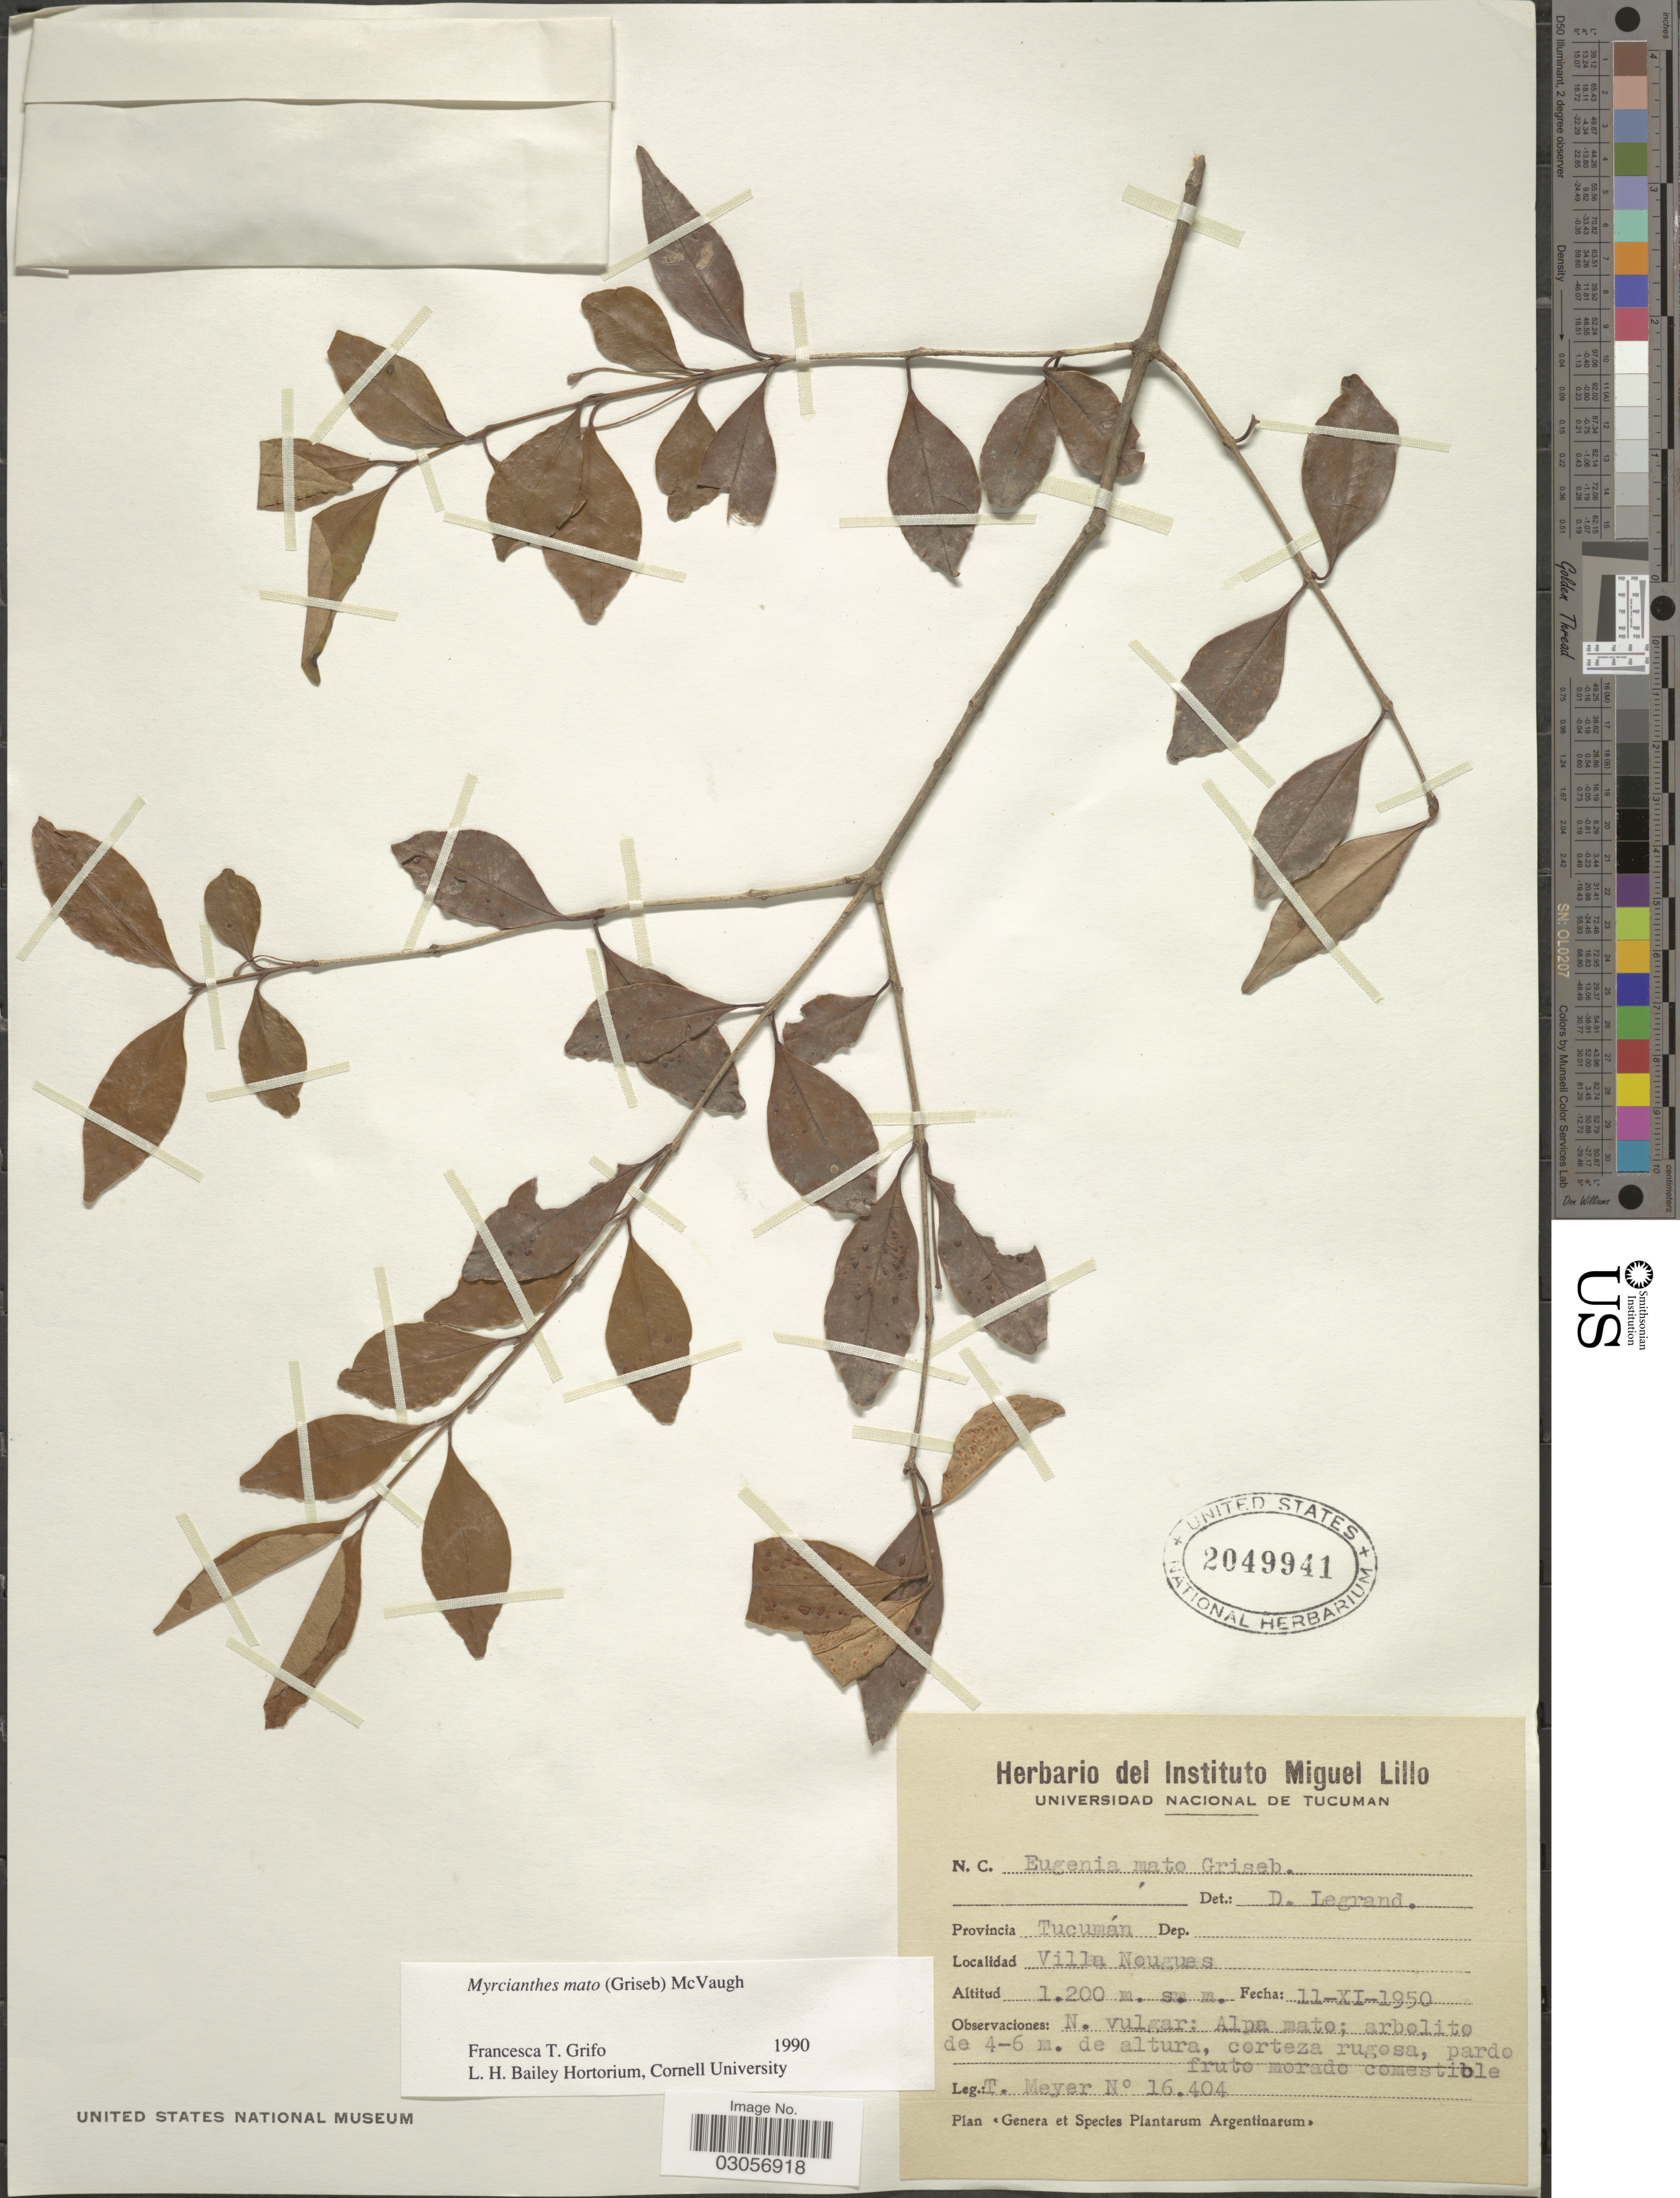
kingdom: Plantae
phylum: Tracheophyta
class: Magnoliopsida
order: Myrtales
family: Myrtaceae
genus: Myrcianthes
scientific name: Myrcianthes mato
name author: (Griseb.) McVaugh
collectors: T. Meyer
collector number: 16404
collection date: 1950-11-11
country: Argentina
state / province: Tucuman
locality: Villa Nougues.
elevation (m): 1200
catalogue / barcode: US 2049941